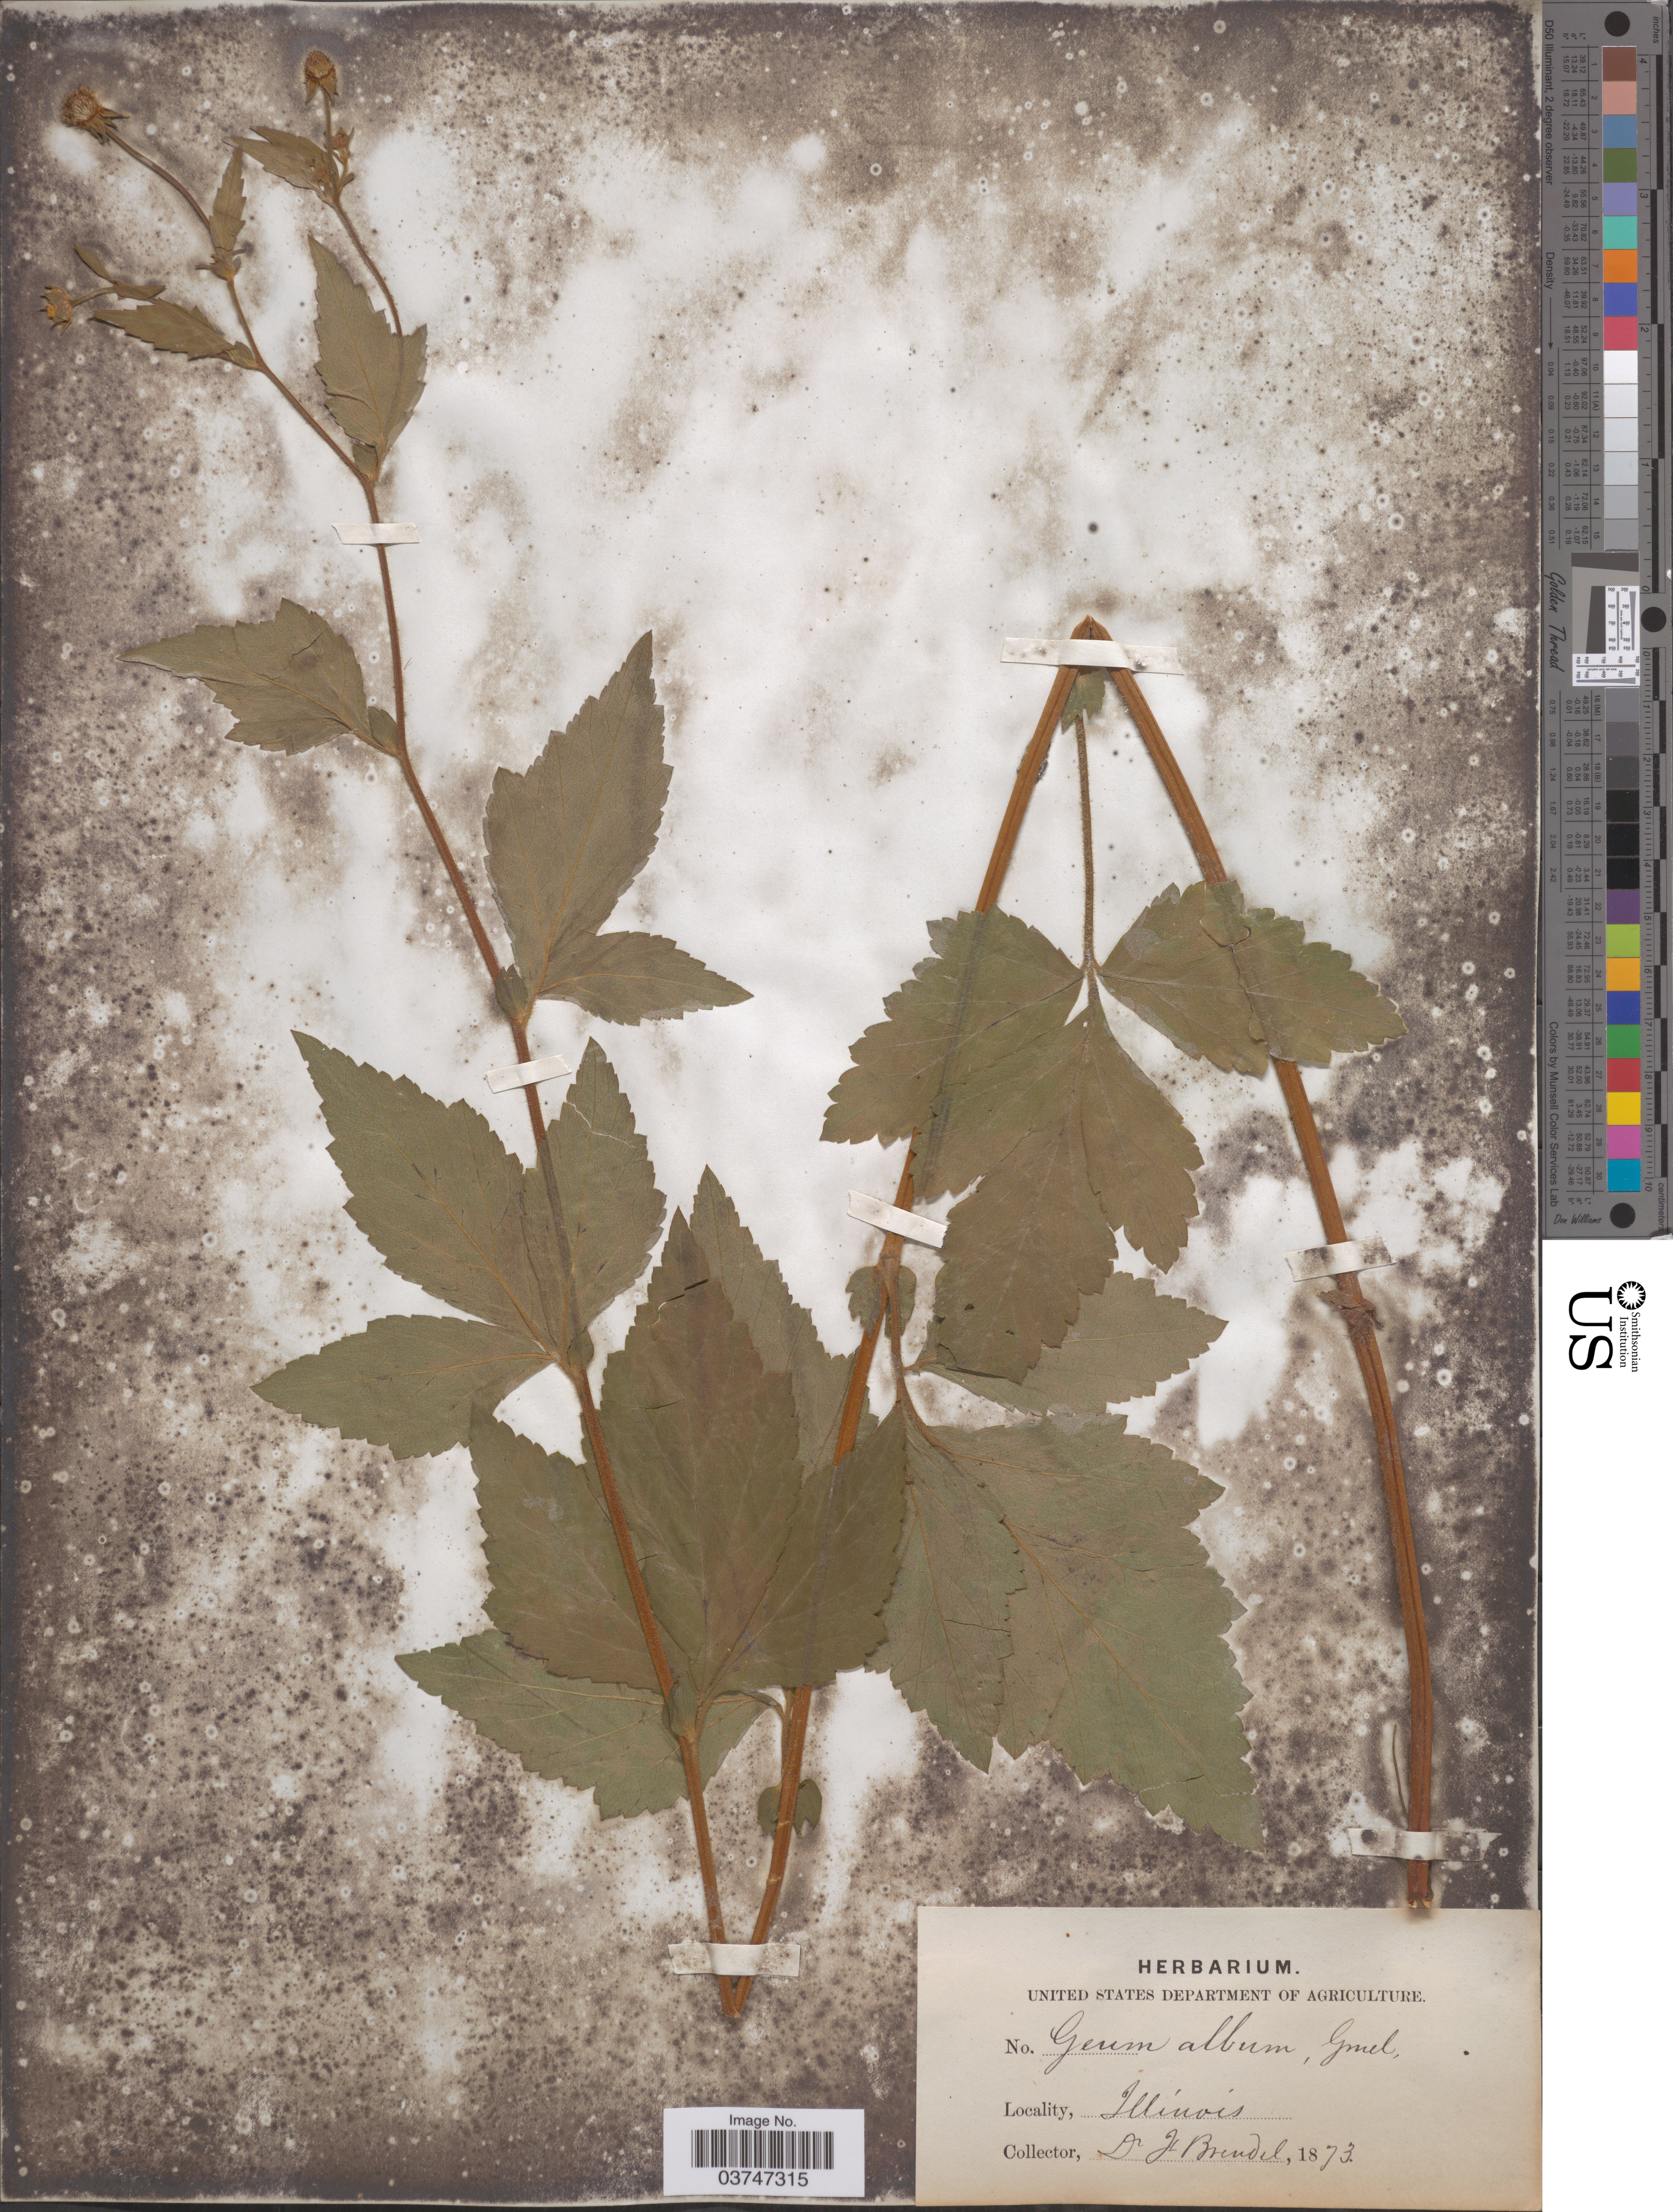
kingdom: Plantae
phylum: Tracheophyta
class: Magnoliopsida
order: Rosales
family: Rosaceae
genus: Geum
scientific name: Geum canadense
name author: Jacq.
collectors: J. Brendel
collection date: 1873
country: United States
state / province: Illinois